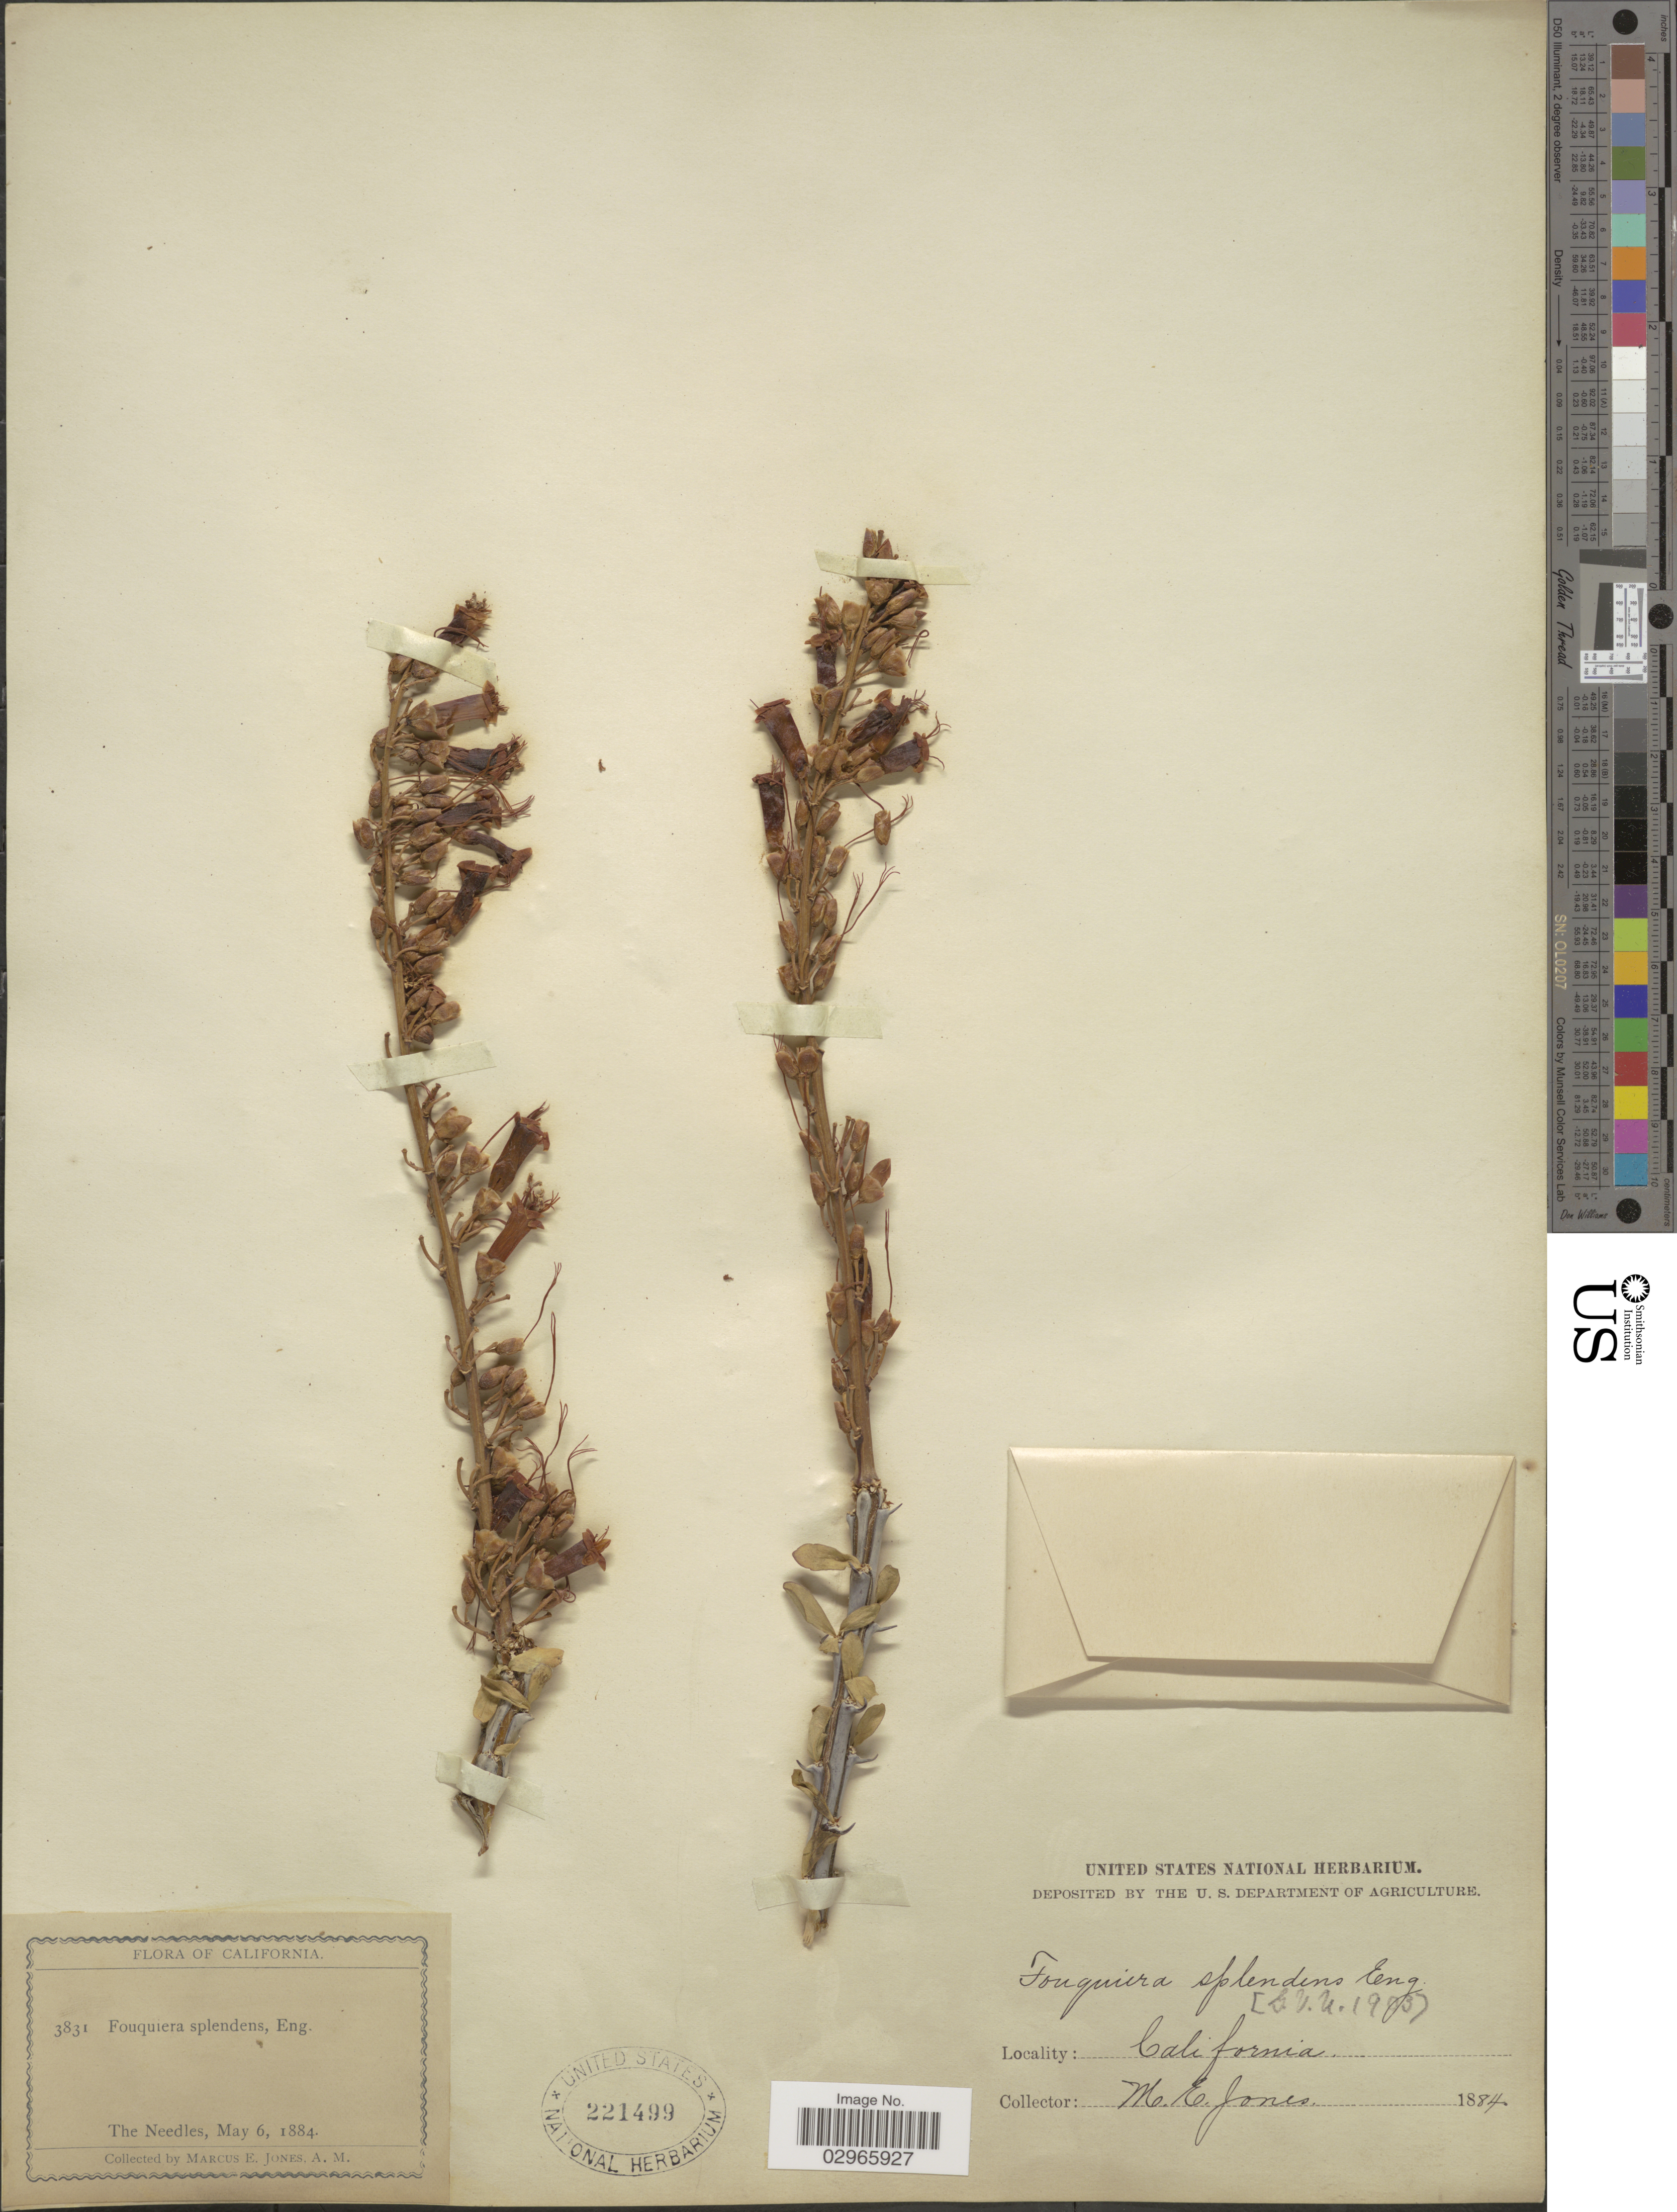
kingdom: Plantae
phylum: Tracheophyta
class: Magnoliopsida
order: Ericales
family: Fouquieriaceae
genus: Fouquieria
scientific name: Fouquieria splendens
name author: Engelm.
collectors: M. E. Jones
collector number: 3831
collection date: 1884-05-06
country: United States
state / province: California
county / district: San Bernardino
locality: The Needles.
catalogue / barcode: US 221499